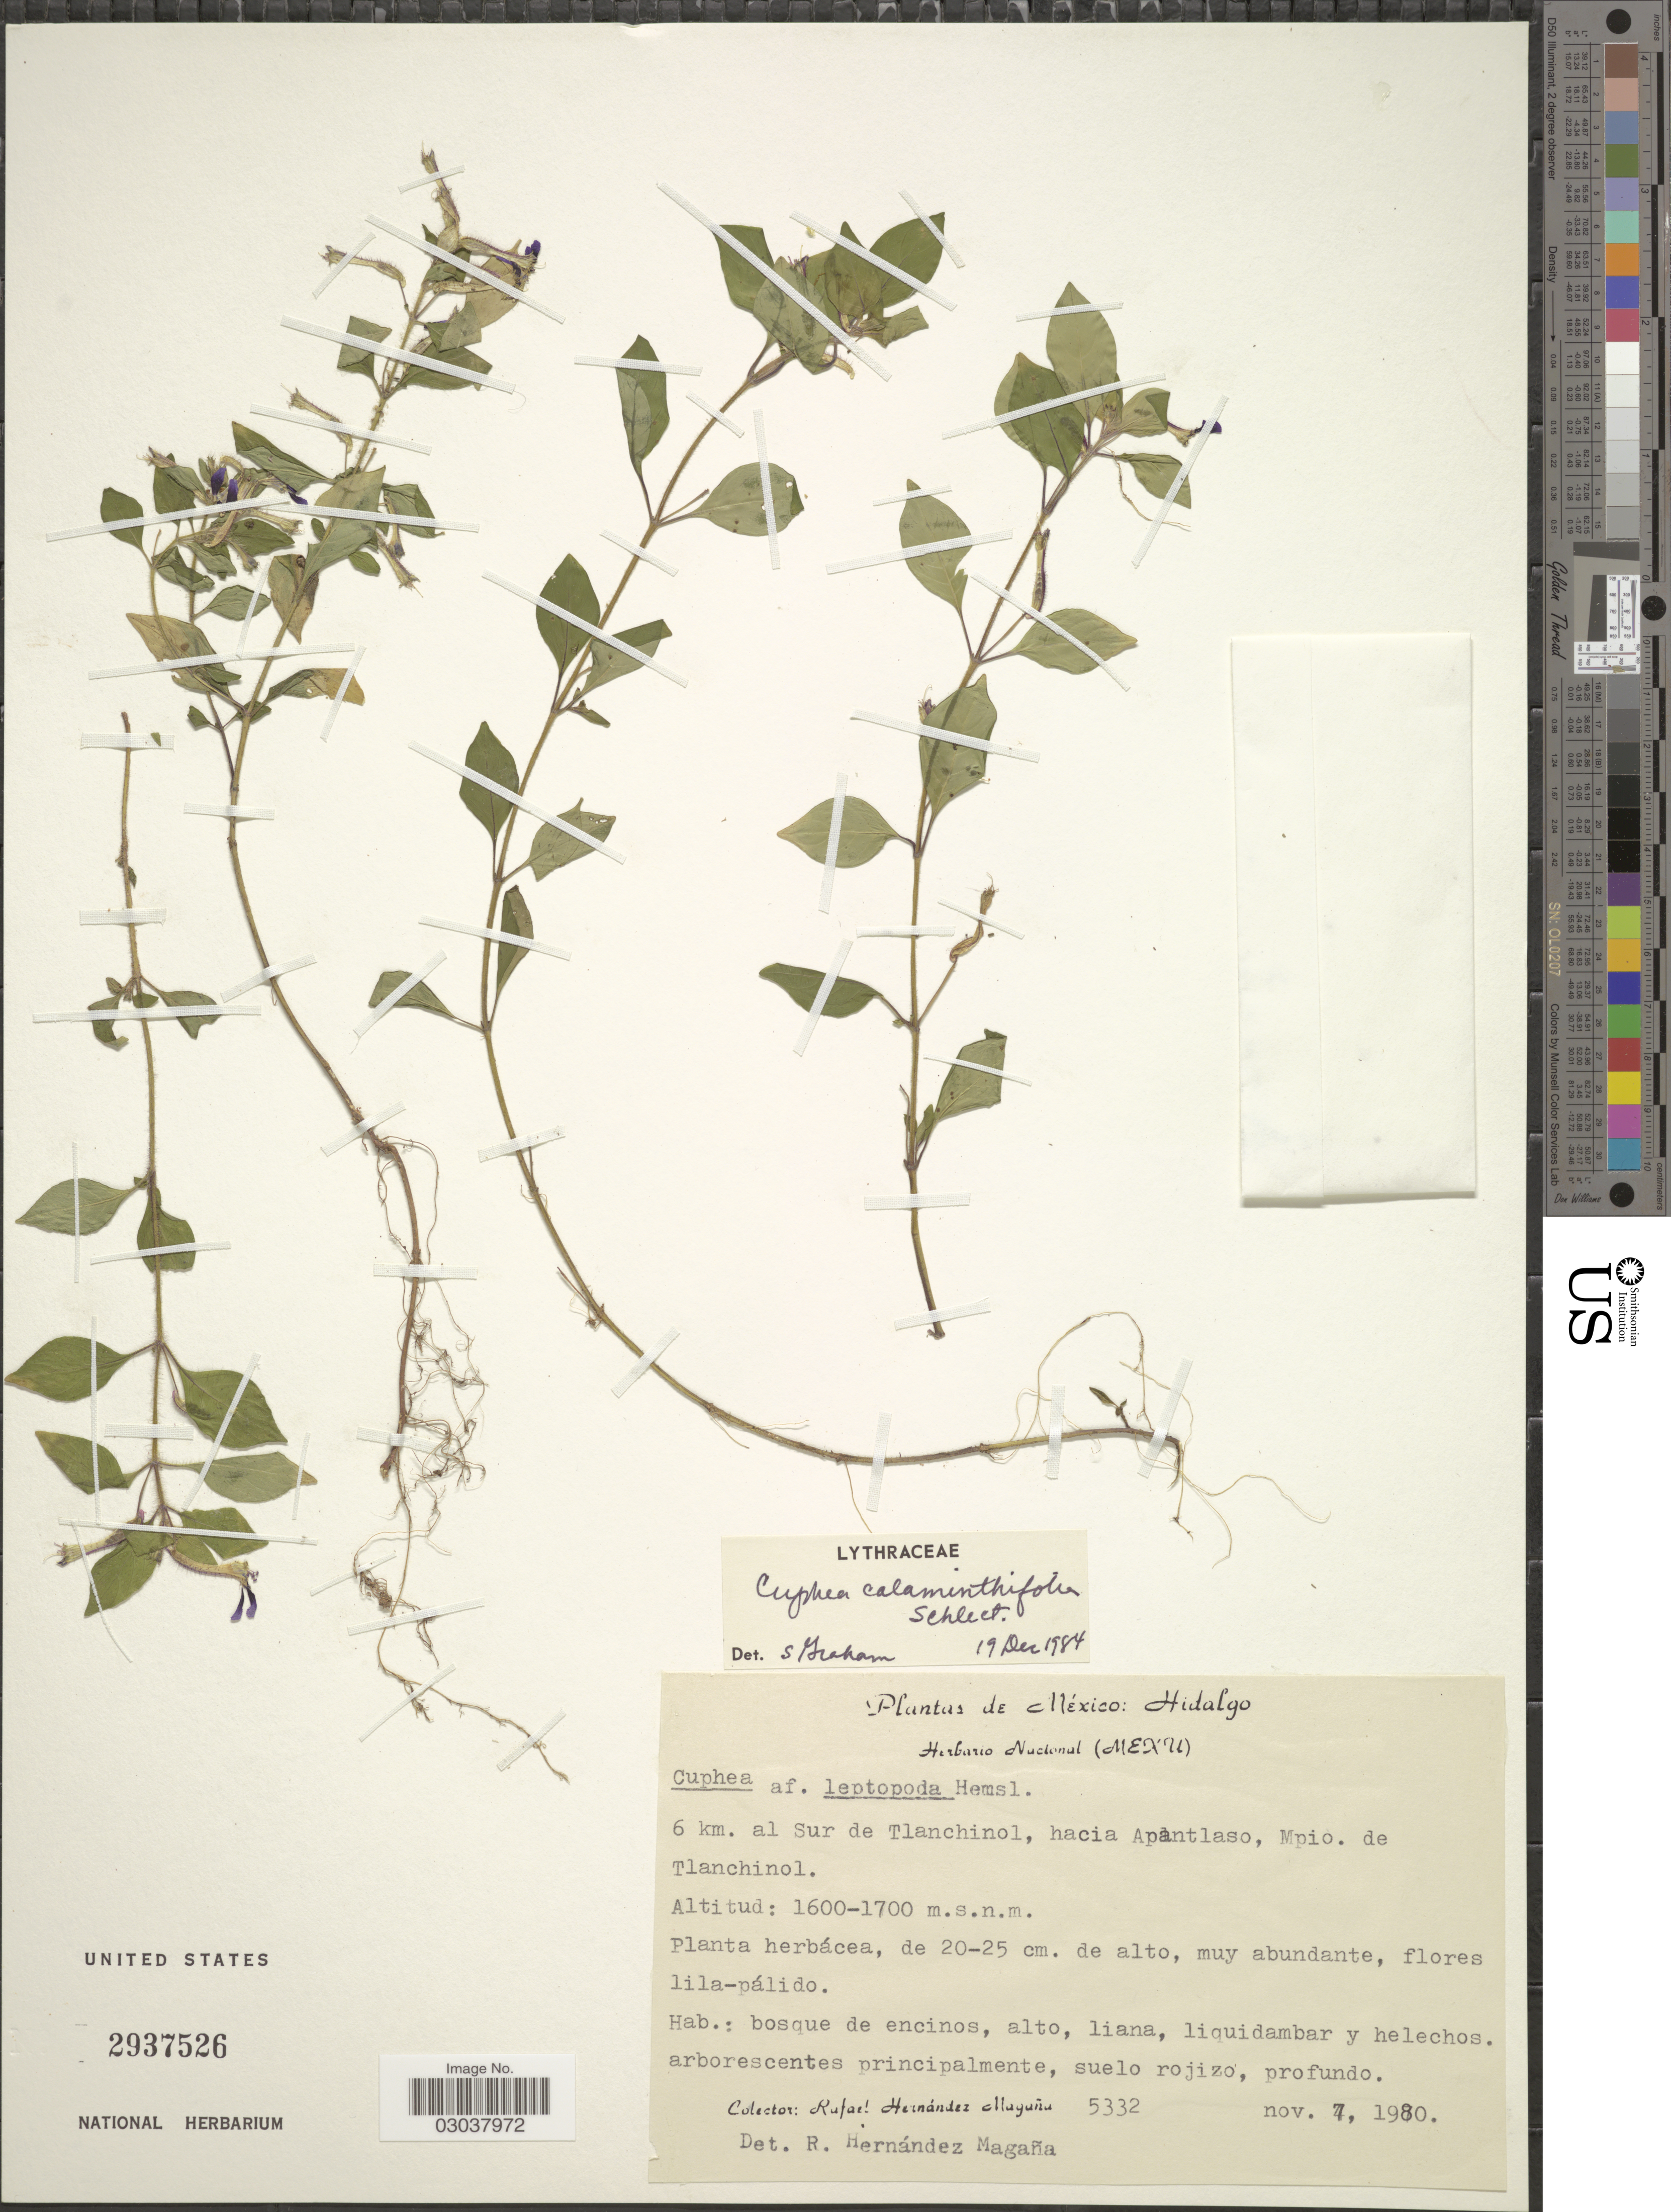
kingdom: Plantae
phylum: Tracheophyta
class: Magnoliopsida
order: Myrtales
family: Lythraceae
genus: Cuphea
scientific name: Cuphea calaminthifolia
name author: Schltdl.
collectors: R. Hernández-M.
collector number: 5332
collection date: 1980-11-07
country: Mexico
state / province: Hidalgo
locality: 6 km. al Sur de Tlanchinol, hacia Apantlaso, Mpio. de Tlanchinol.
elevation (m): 1600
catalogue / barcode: US 2937526